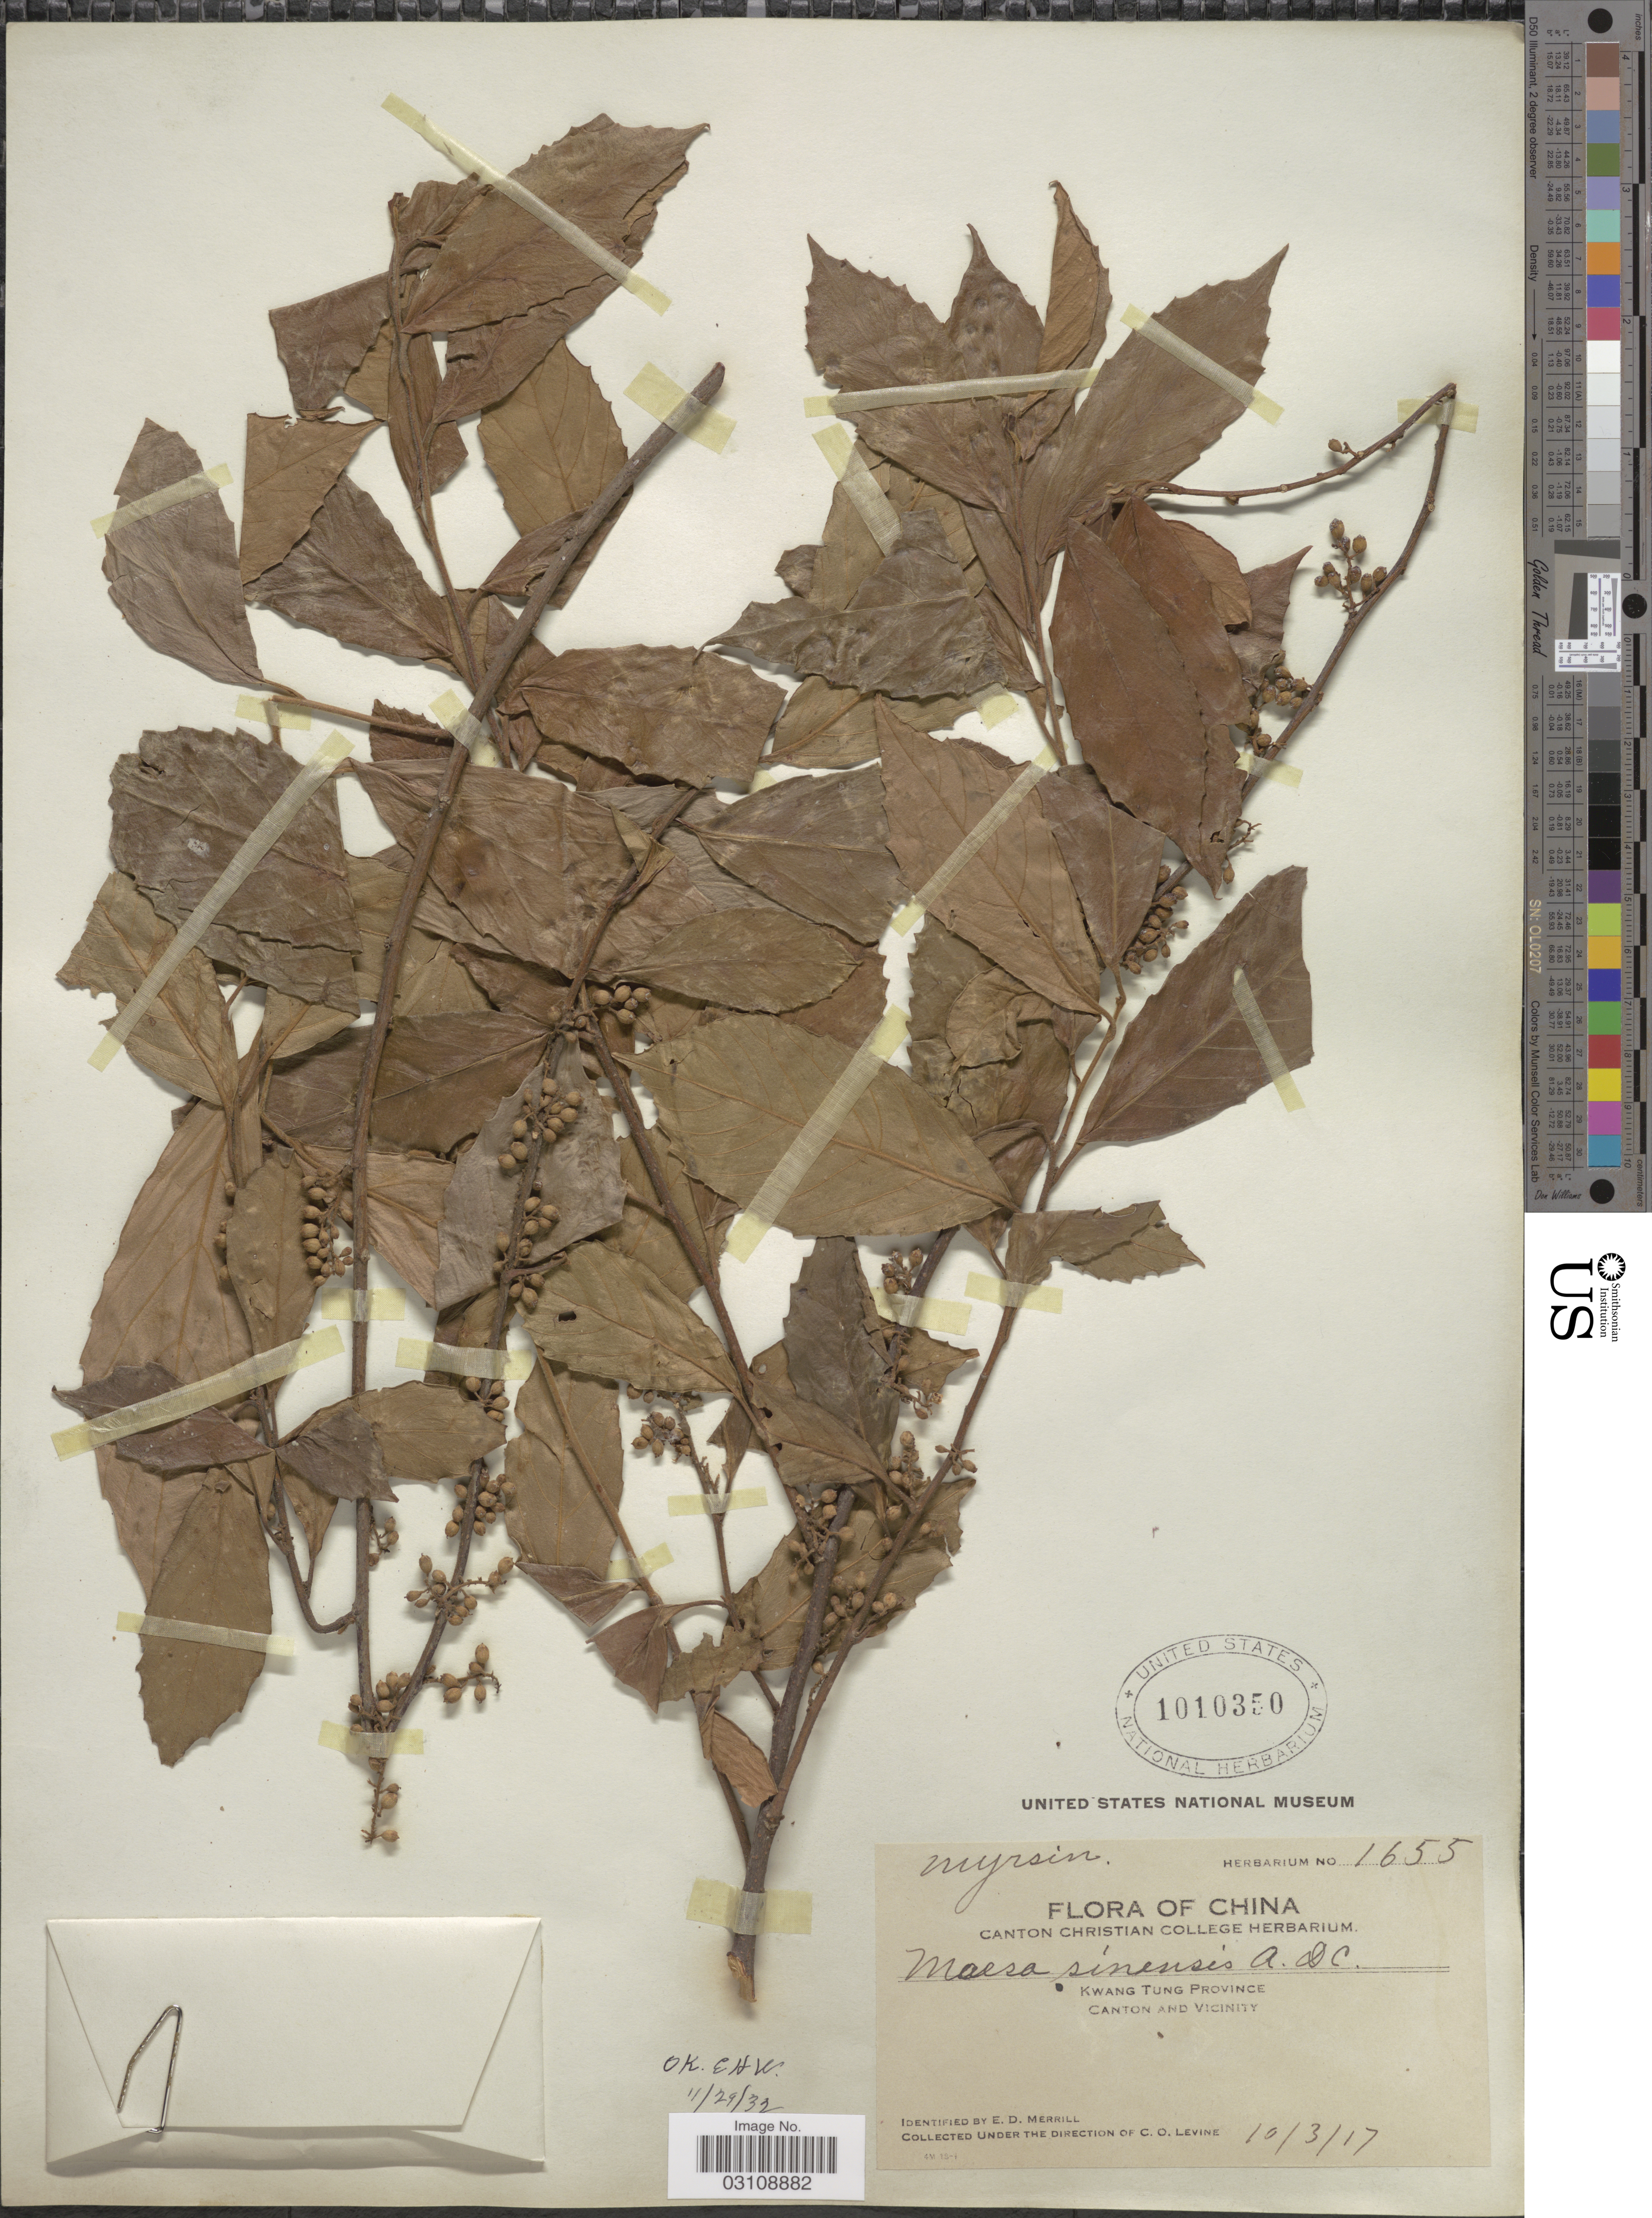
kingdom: Plantae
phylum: Tracheophyta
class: Magnoliopsida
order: Ericales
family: Primulaceae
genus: Maesa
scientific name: Maesa perlaria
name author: (Lour.) Merr.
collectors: E. D. Merrill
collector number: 1655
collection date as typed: Transcribed d/m/y: 10/3/17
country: China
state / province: Guangdong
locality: Kwang Tung Province. Canton and Vicinity.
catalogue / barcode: US 1010350